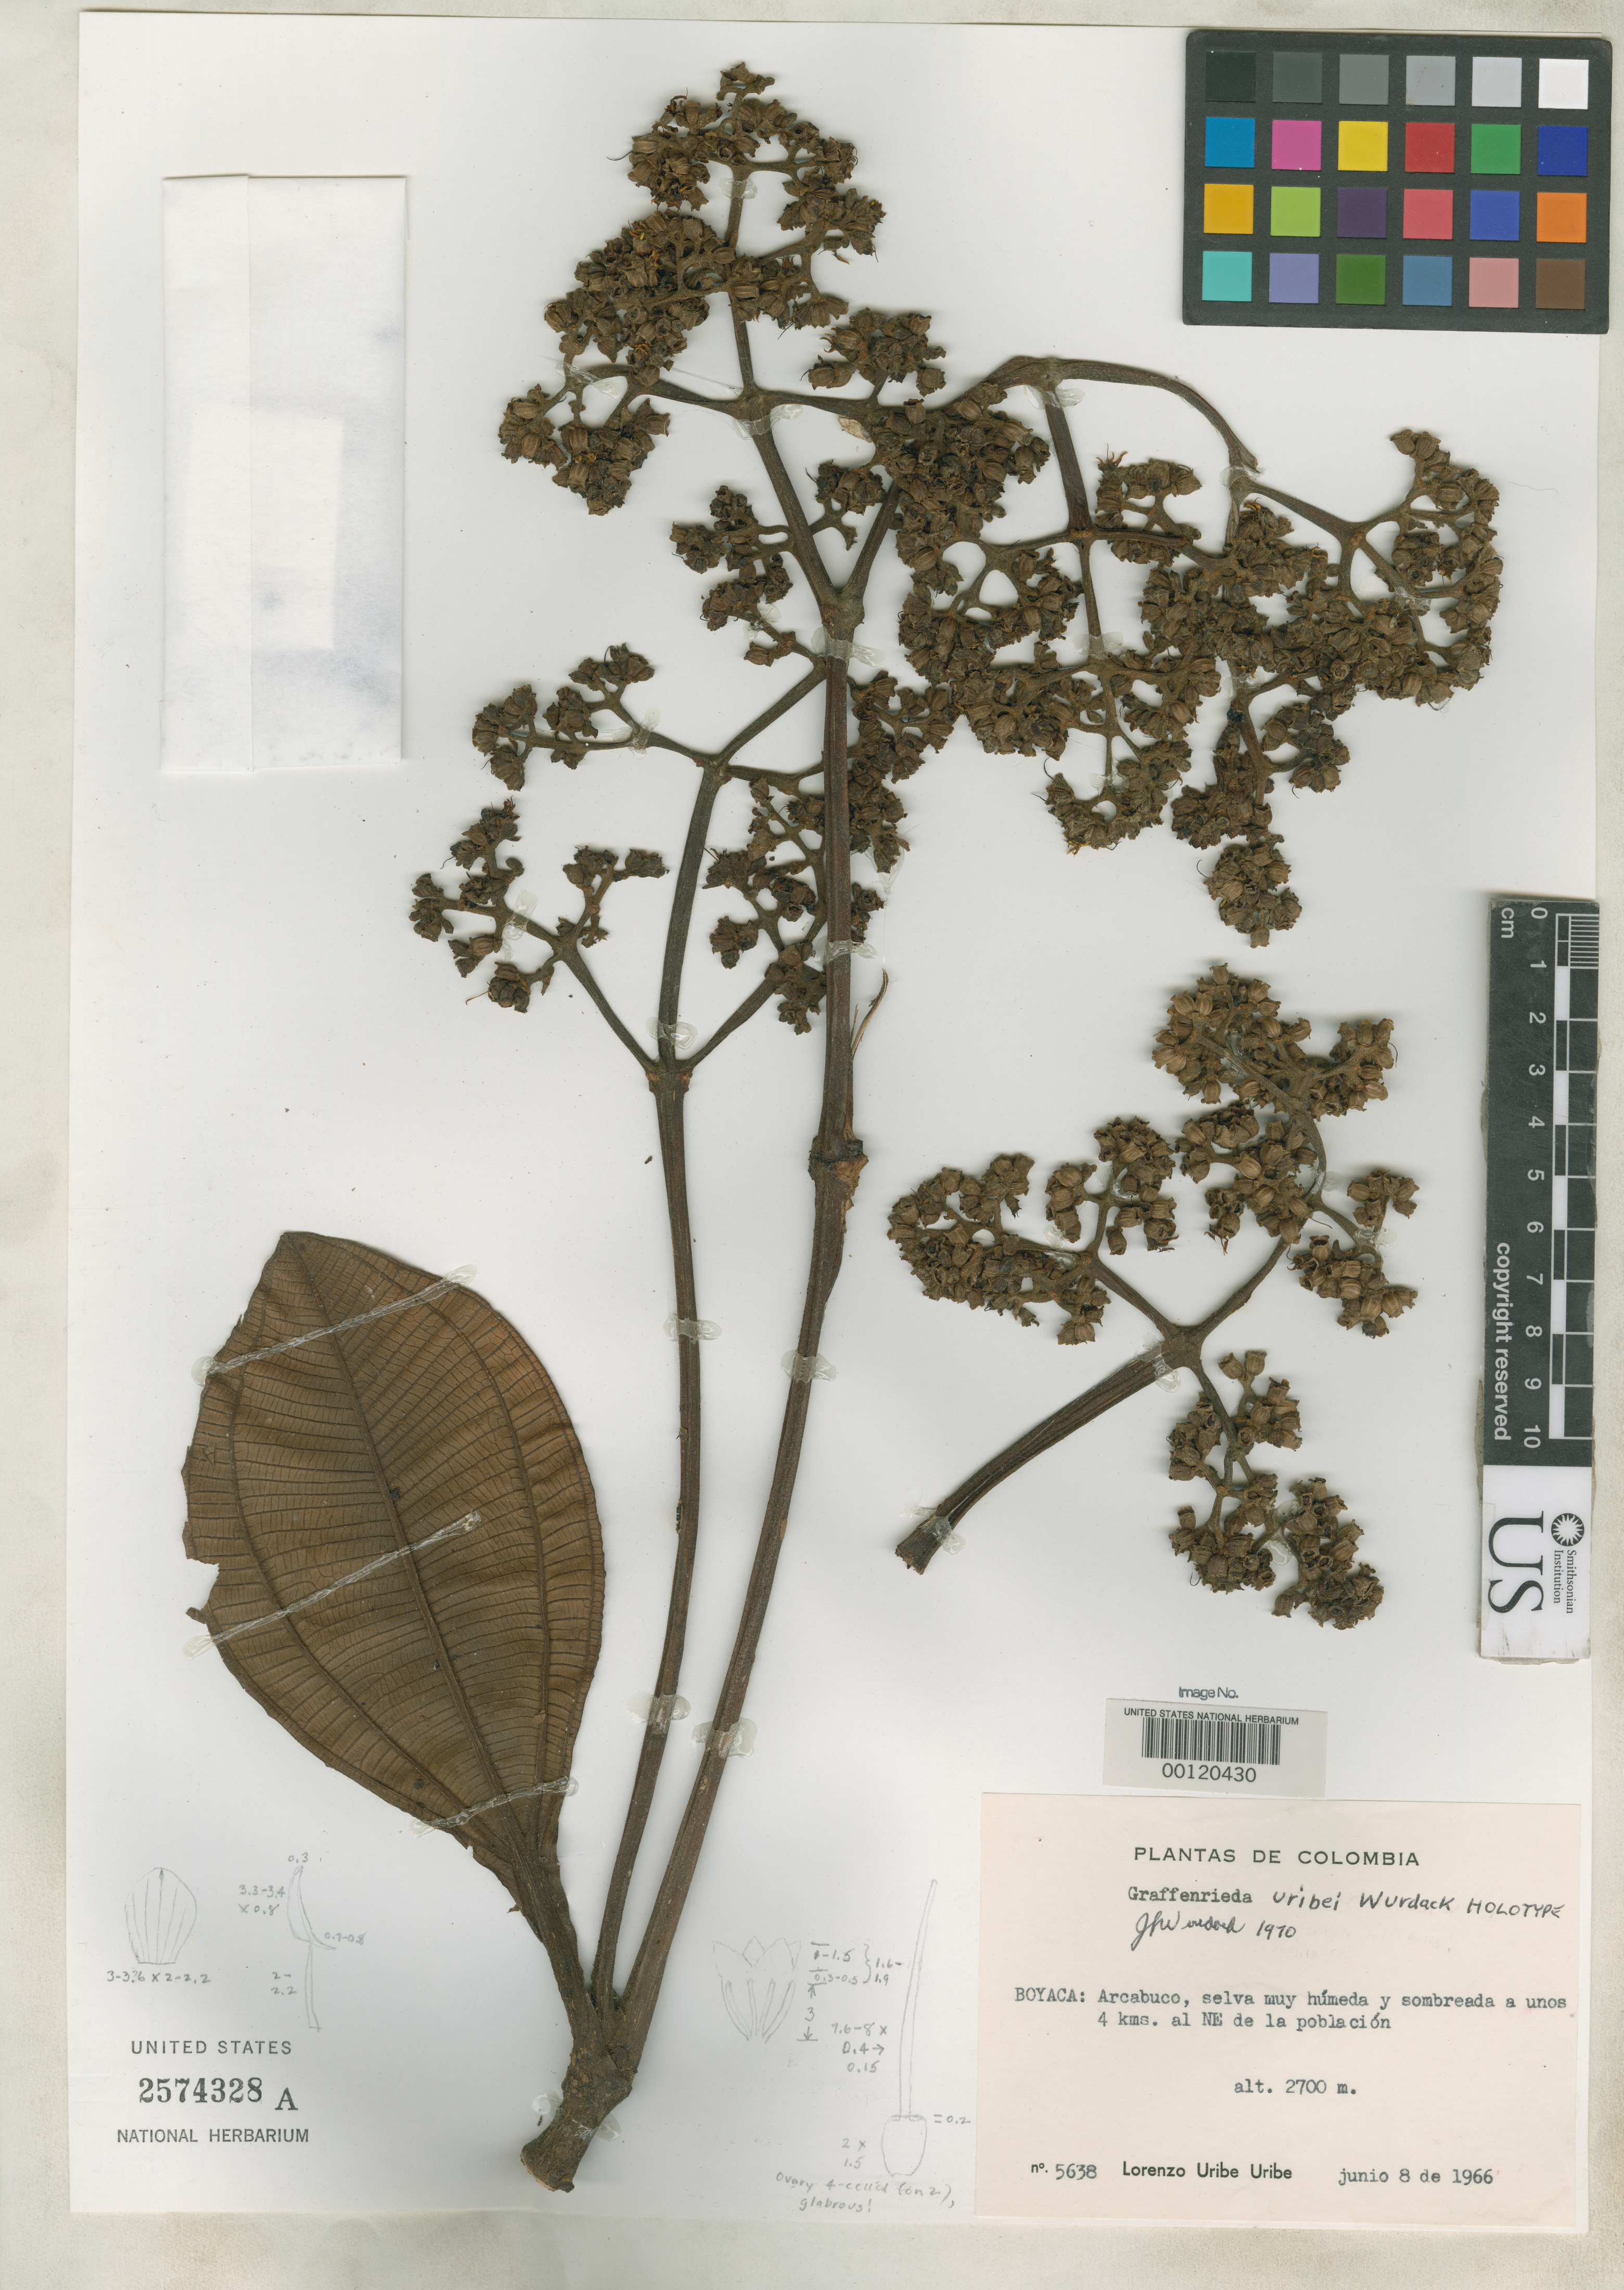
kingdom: Plantae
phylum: Tracheophyta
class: Magnoliopsida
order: Myrtales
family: Melastomataceae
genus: Graffenrieda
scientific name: Graffenrieda uribei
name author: Wurdack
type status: Holotype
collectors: L. Uribe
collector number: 5638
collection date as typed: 08 Jun 1966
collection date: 1966-06-08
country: Colombia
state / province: Boyacá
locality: Arcabuco.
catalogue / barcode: US 2574328A